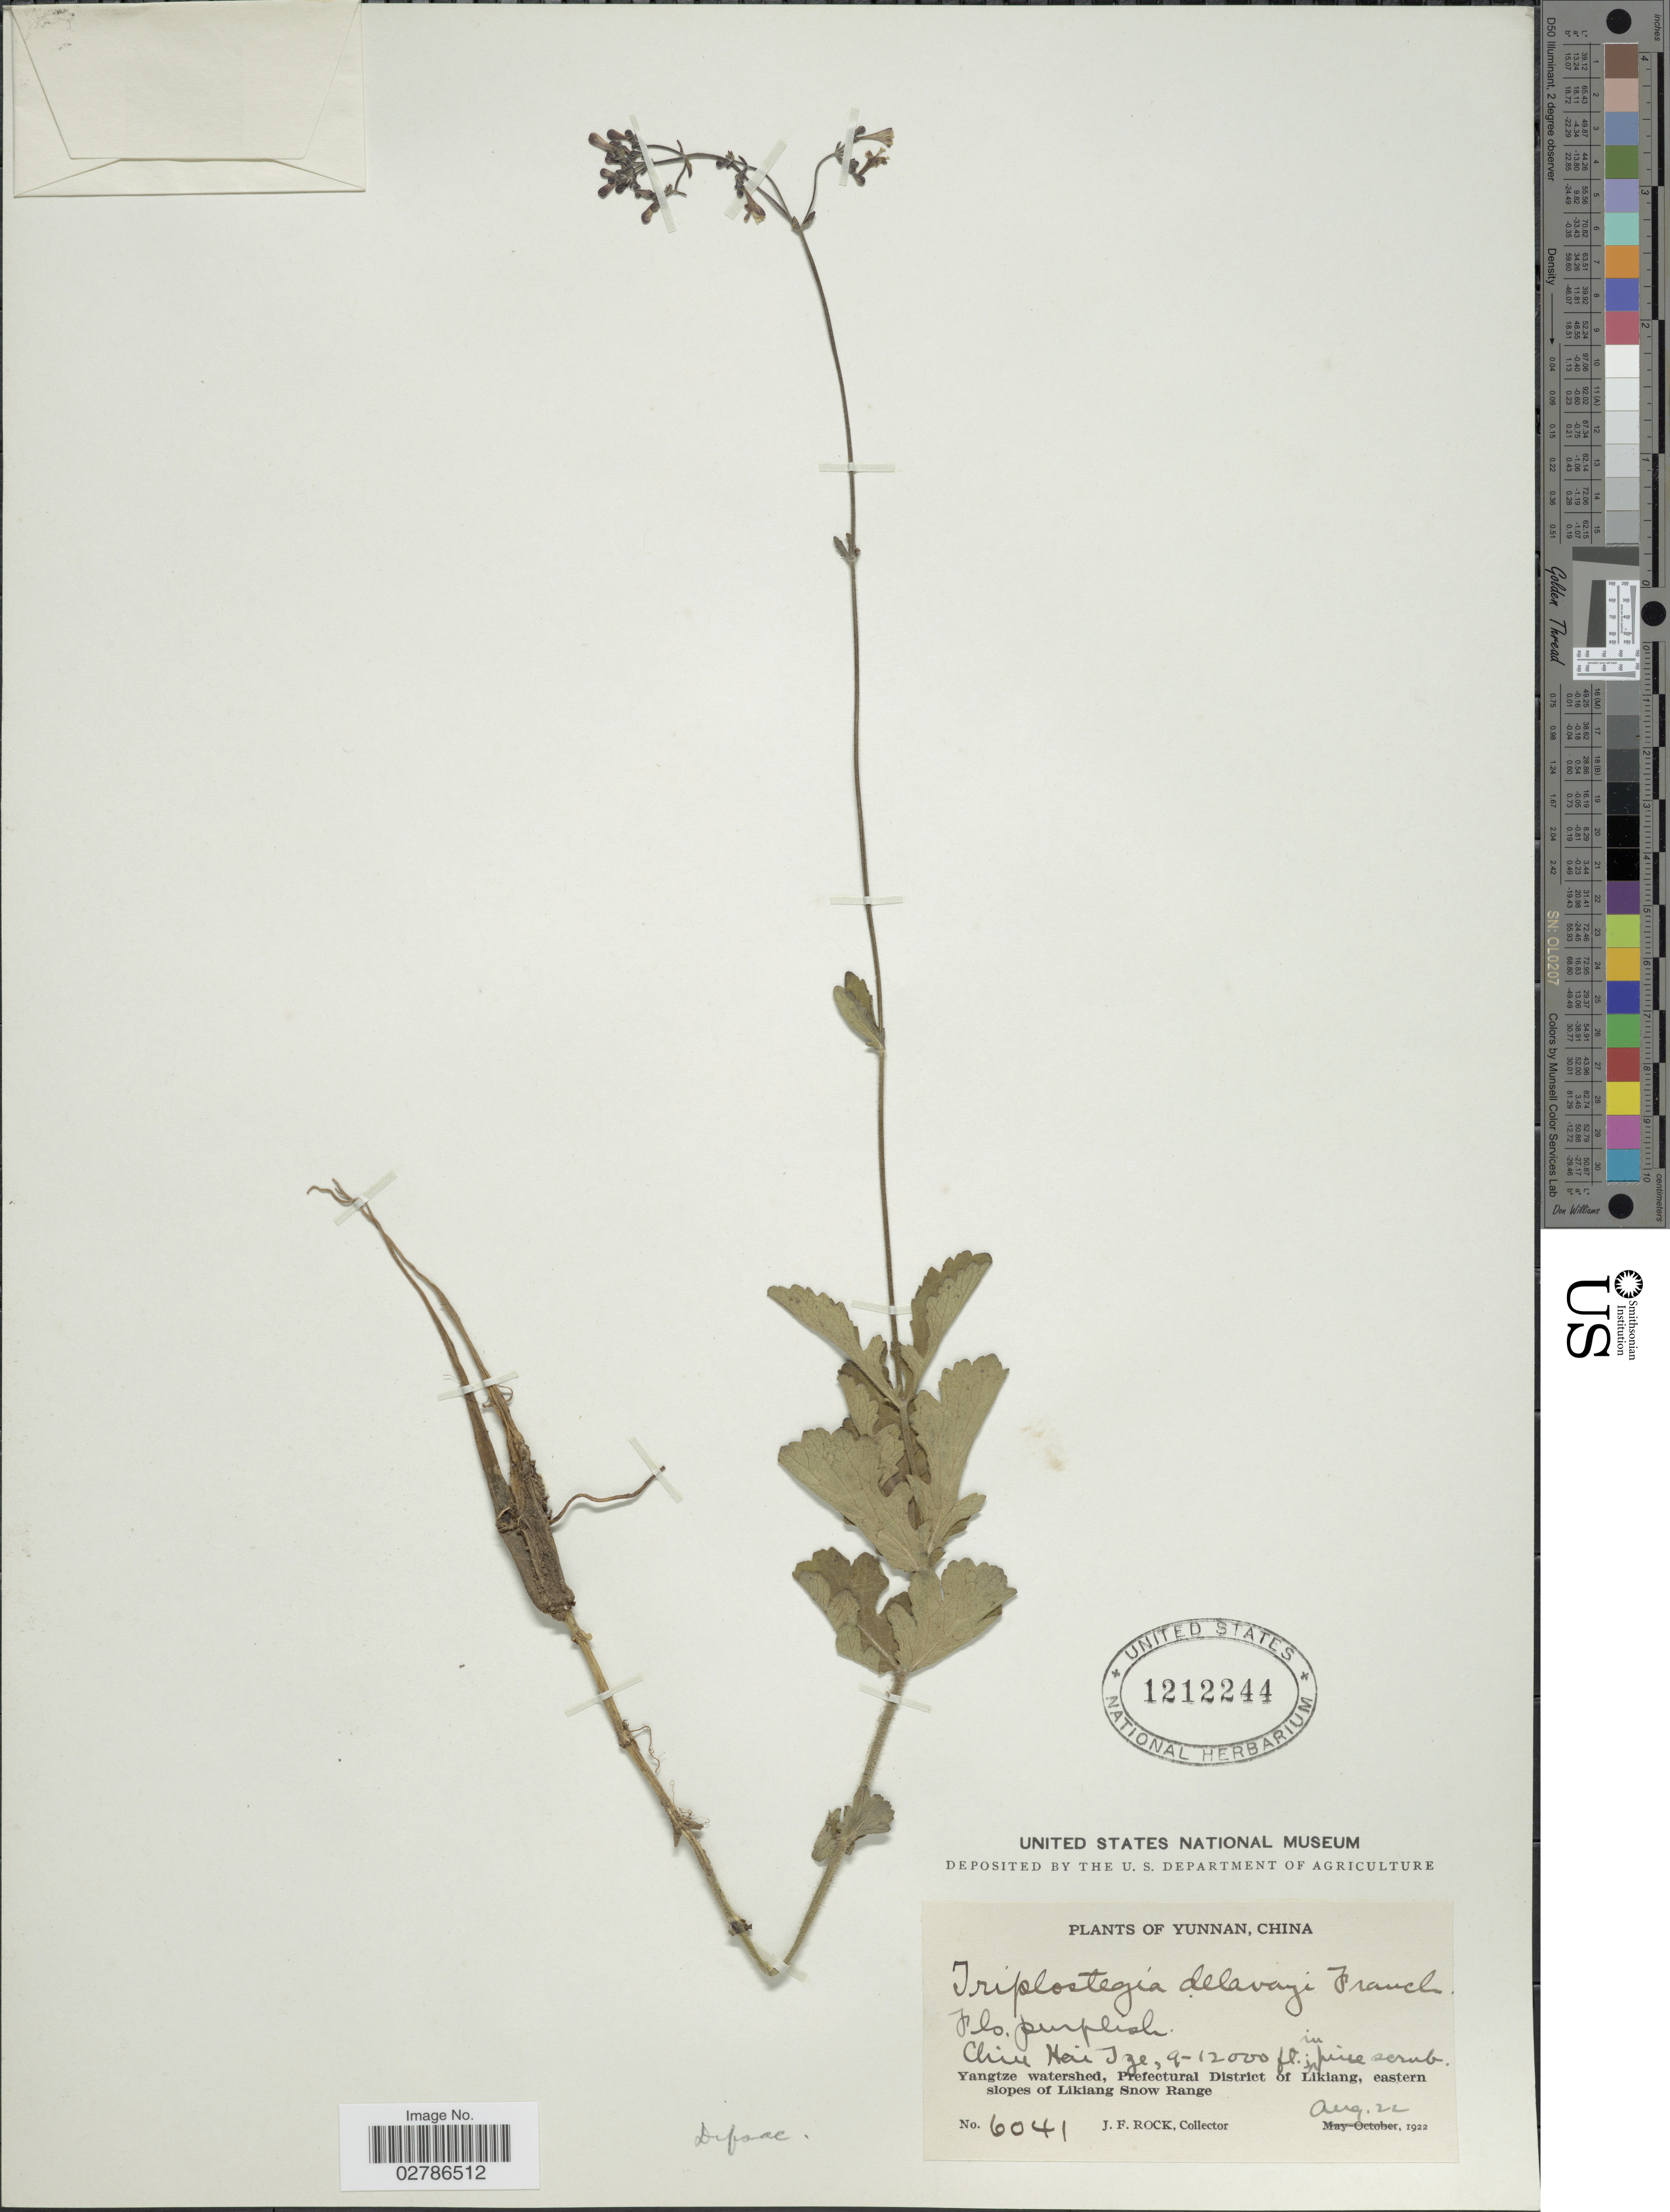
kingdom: Plantae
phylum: Tracheophyta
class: Magnoliopsida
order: Dipsacales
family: Caprifoliaceae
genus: Triplostegia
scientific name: Triplostegia grandiflora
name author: Gagnep.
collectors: J. Rock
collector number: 6041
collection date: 1922-08-22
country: China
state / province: Yunnan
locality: Chiu Hai Ize, Yangtze watershed, Prefectural District of Likiang, eastern slopes of Likiang Snow Range.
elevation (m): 2743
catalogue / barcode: US 1212244